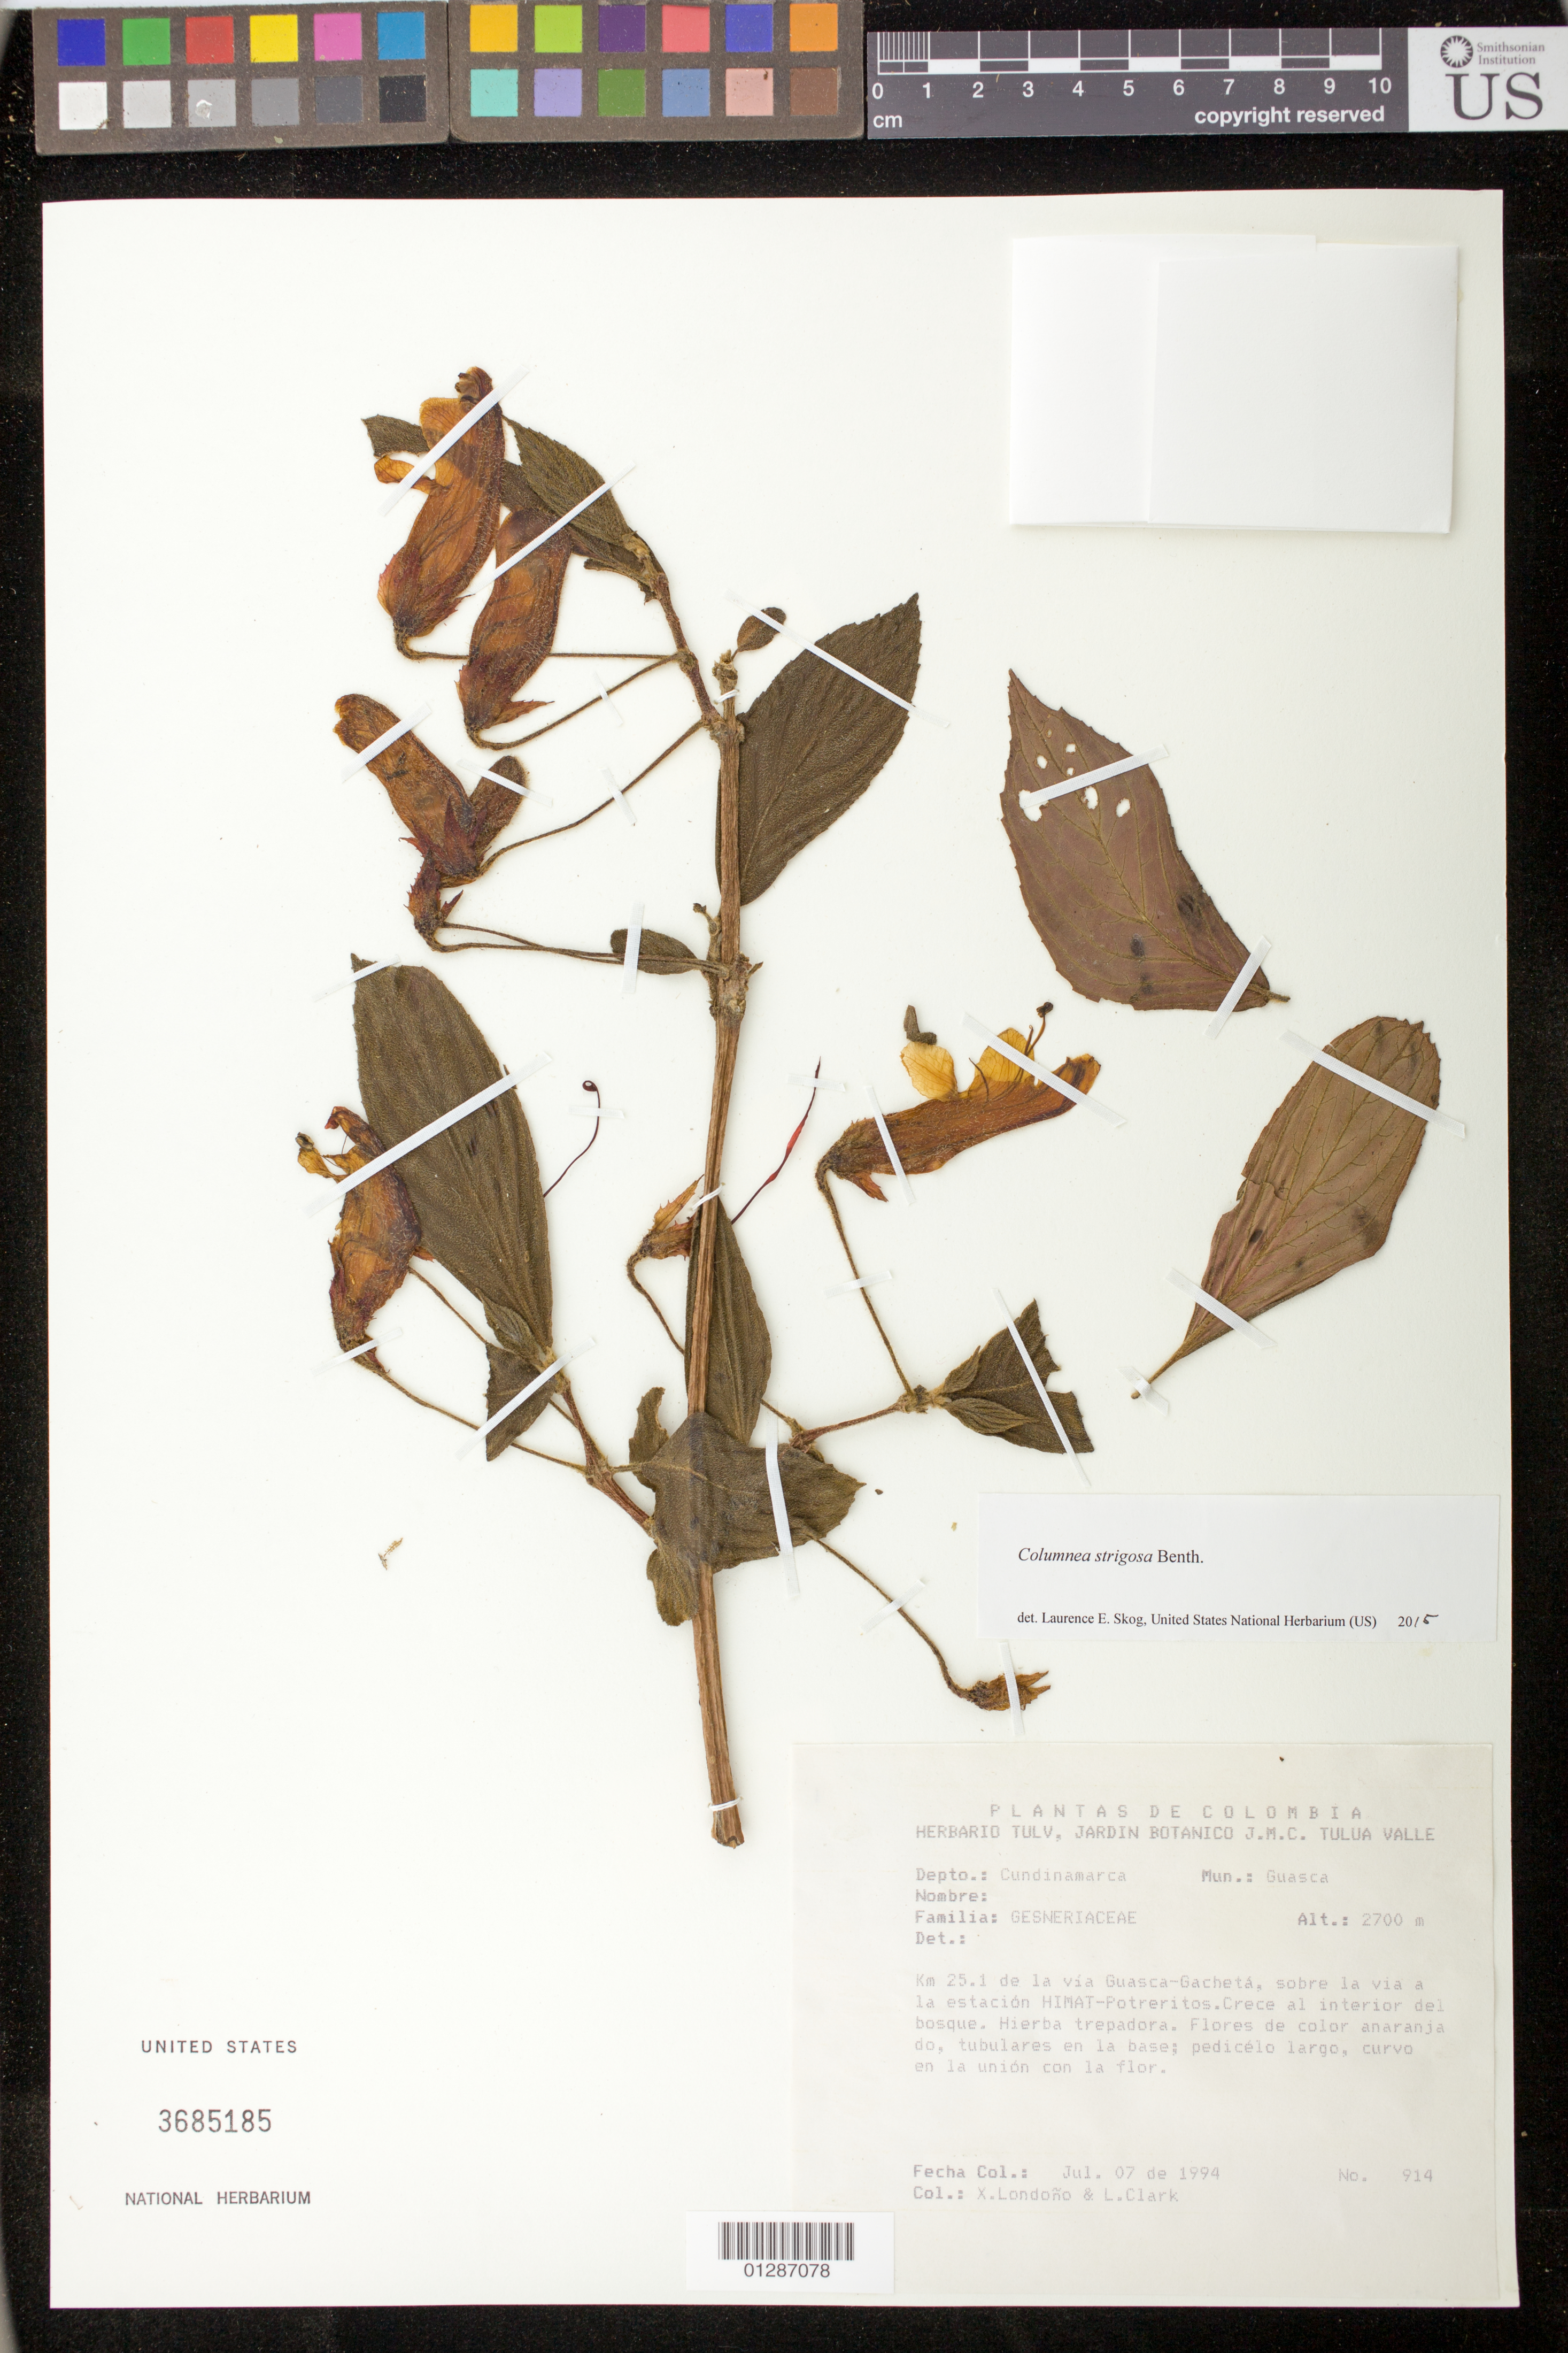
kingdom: Plantae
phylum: Tracheophyta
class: Magnoliopsida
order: Lamiales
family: Gesneriaceae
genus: Columnea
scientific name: Columnea strigosa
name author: Benth.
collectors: X. Londoño & L. Clark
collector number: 914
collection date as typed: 7 Jul 1994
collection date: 1994-07-07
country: Colombia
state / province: Cundinamarca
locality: Mun. Guasca. Km 25.1 de la via Guasca-Gacheta.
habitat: Herb.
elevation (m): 2700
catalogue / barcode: US 3685185